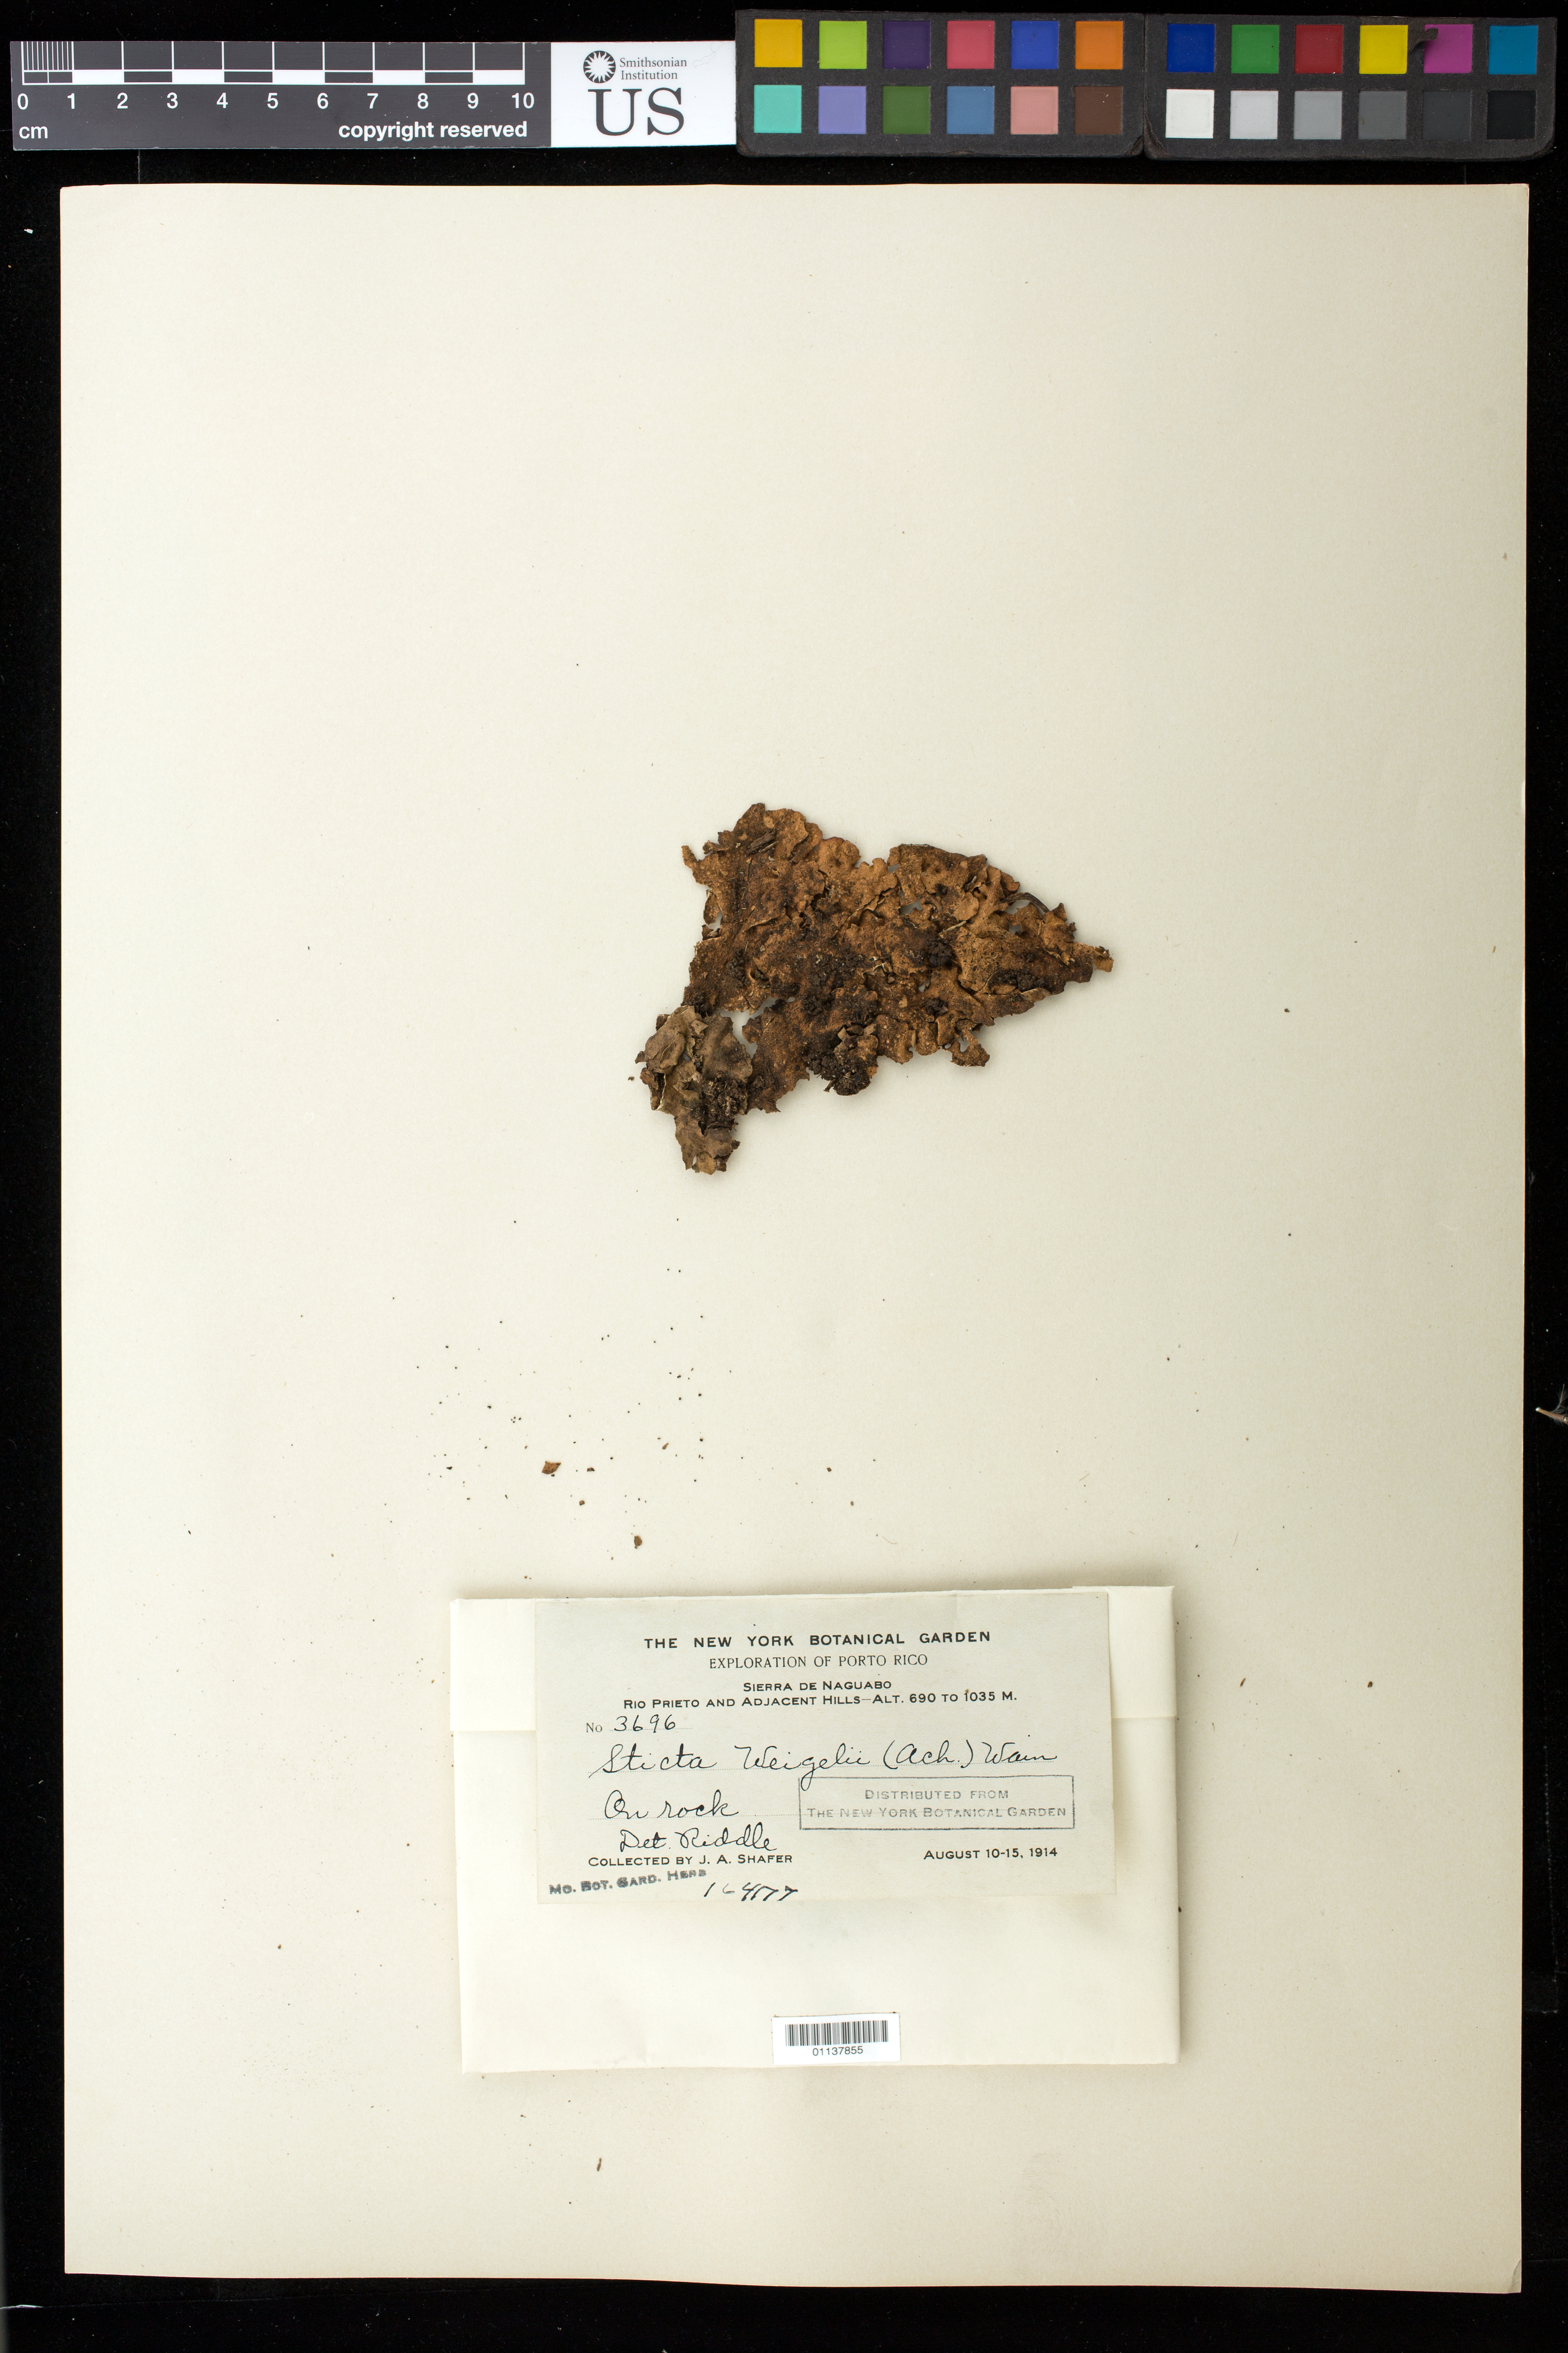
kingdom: Fungi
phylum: Ascomycota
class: Lecanoromycetes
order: Peltigerales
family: Lobariaceae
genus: Sticta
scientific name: Sticta weigelii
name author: (Ach.) Vain.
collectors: J. A. Shafer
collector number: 3996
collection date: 1914-08-10/1914-08-15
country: Puerto Rico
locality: Sierra de Naguabo; Rio Prieto and Adjacent Hills.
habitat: on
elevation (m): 690